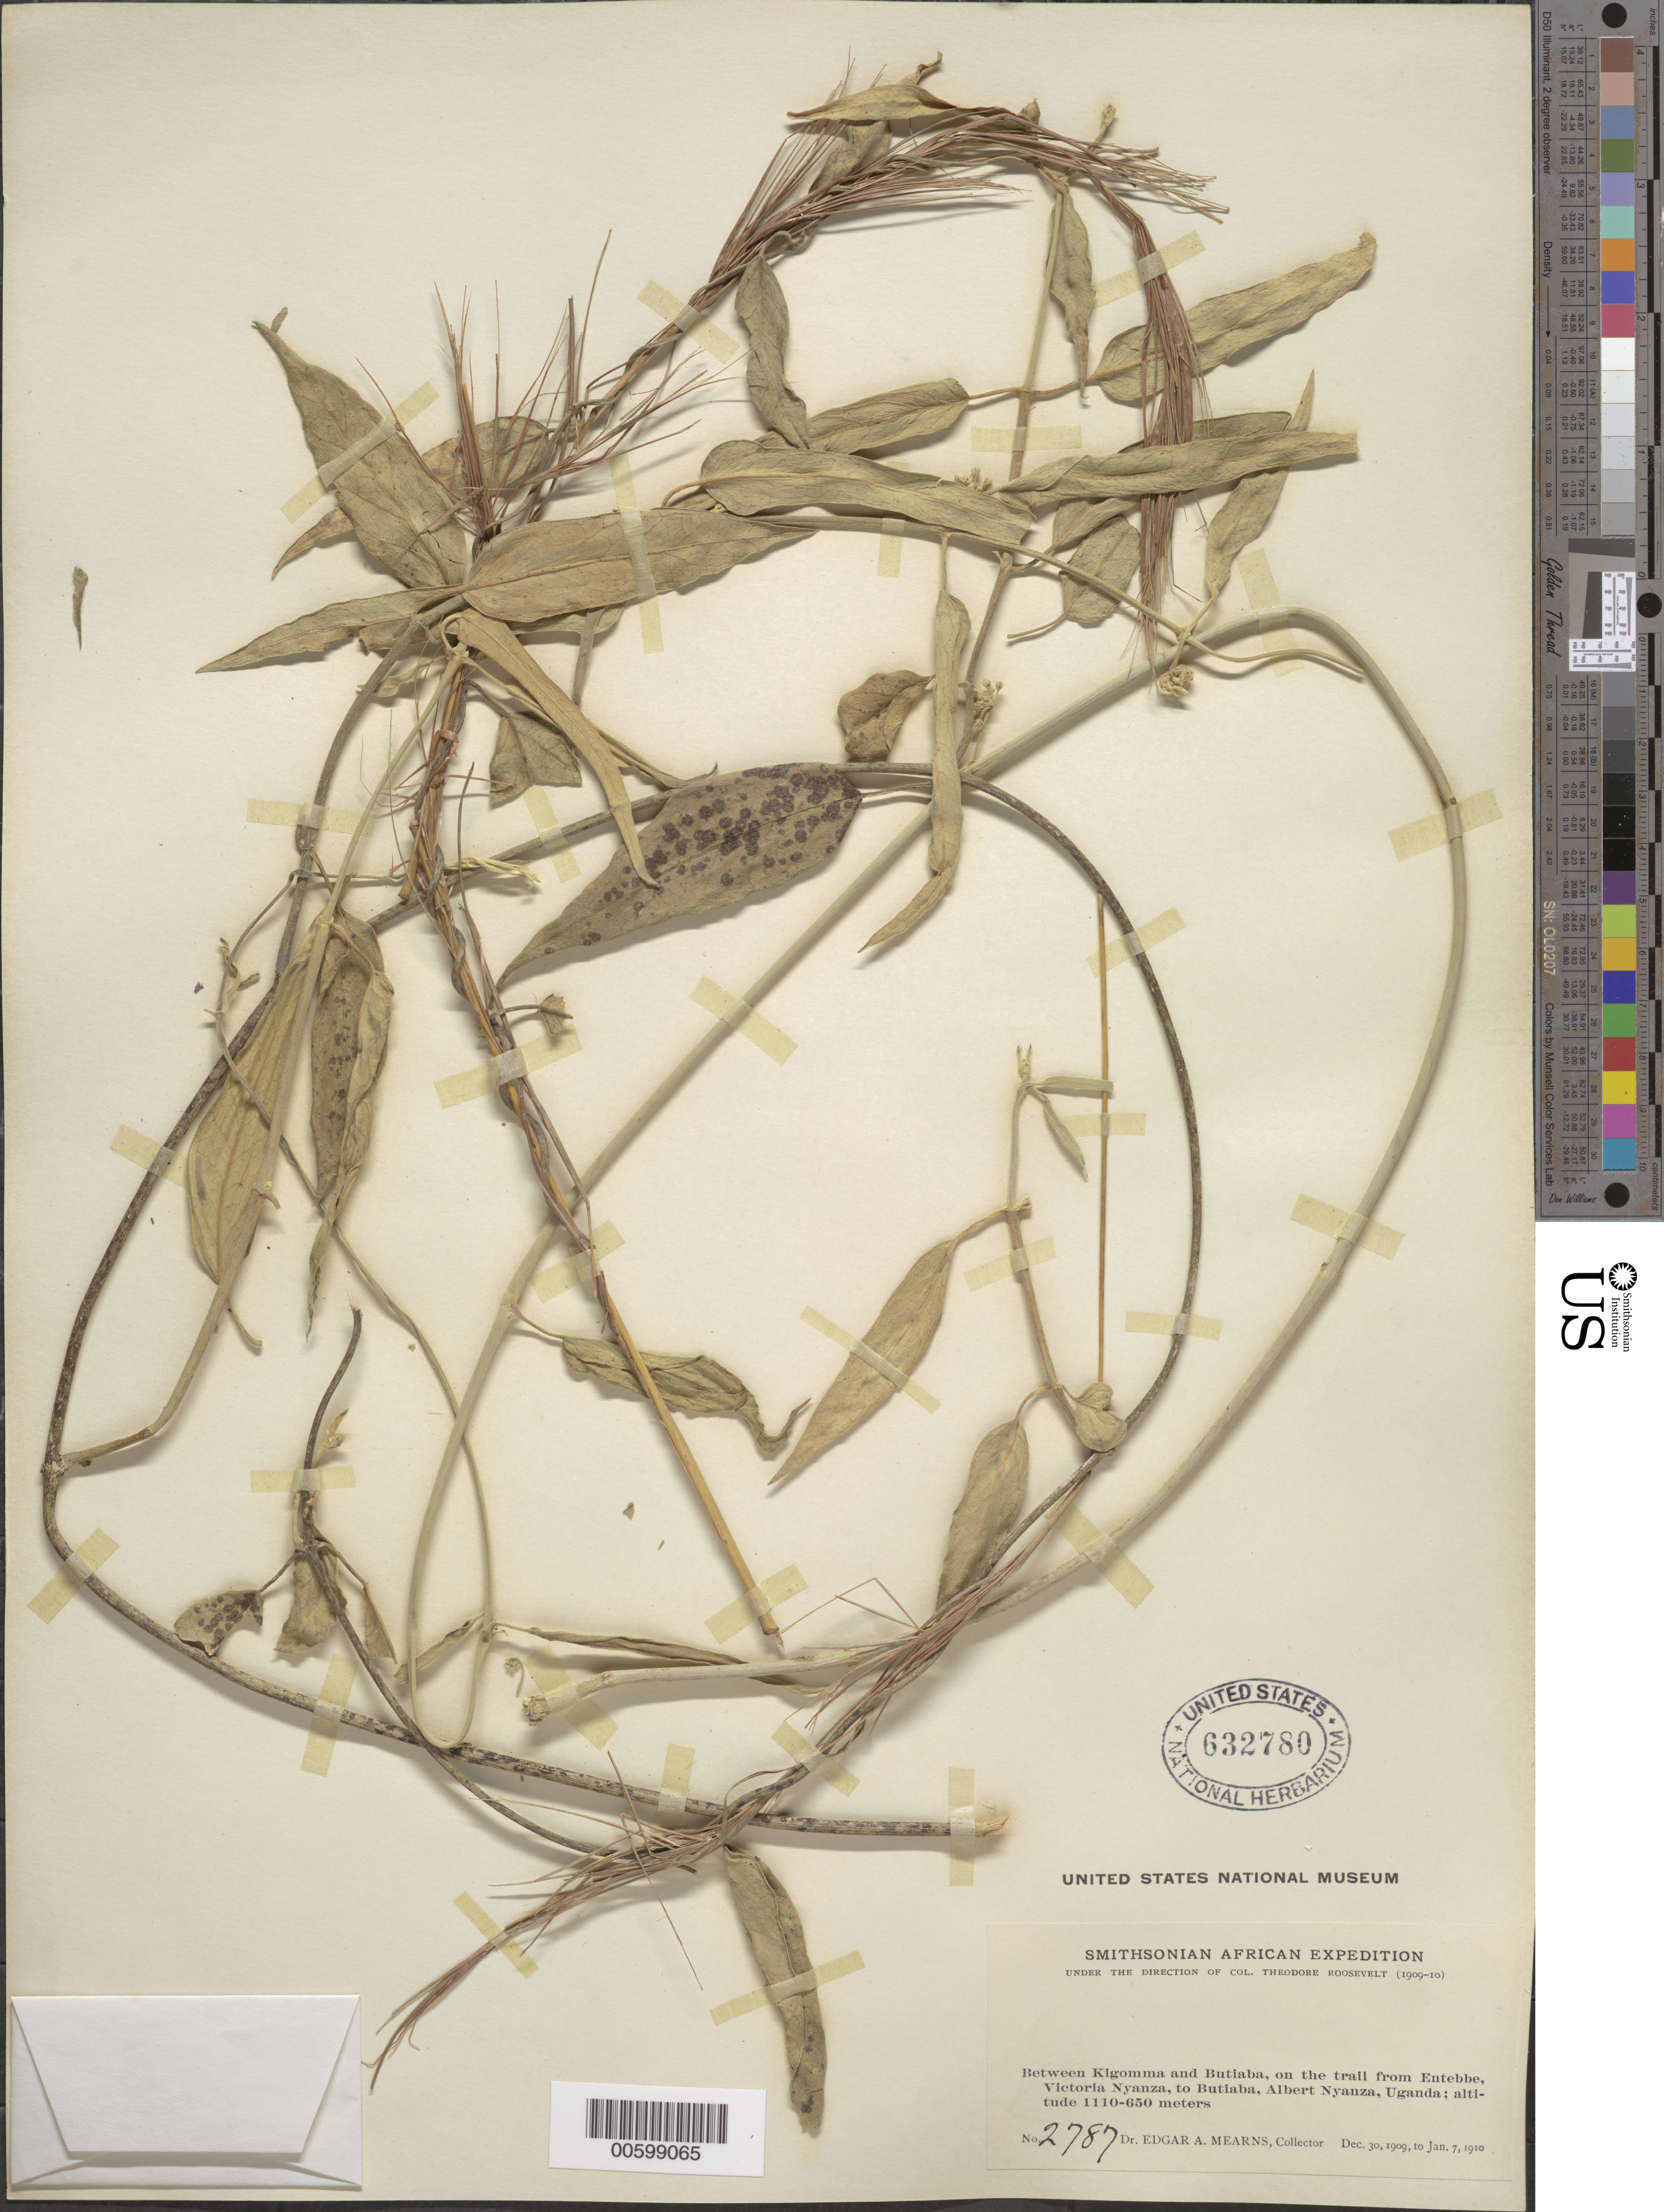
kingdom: Plantae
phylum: Tracheophyta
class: Magnoliopsida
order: Gentianales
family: Apocynaceae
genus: Matelea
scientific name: Matelea stenopetala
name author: Sandwith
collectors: E. A. Mearns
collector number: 2787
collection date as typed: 30 Dec 1910 to 07 Jan 1910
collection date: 1910-01-07/1910-12-30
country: Uganda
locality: Between Kigomma and Butiaba, on the trail from Entebbe, Victoria Nyanza, to Butiaba, Albert Nyanza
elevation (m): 1110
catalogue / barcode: US 632780